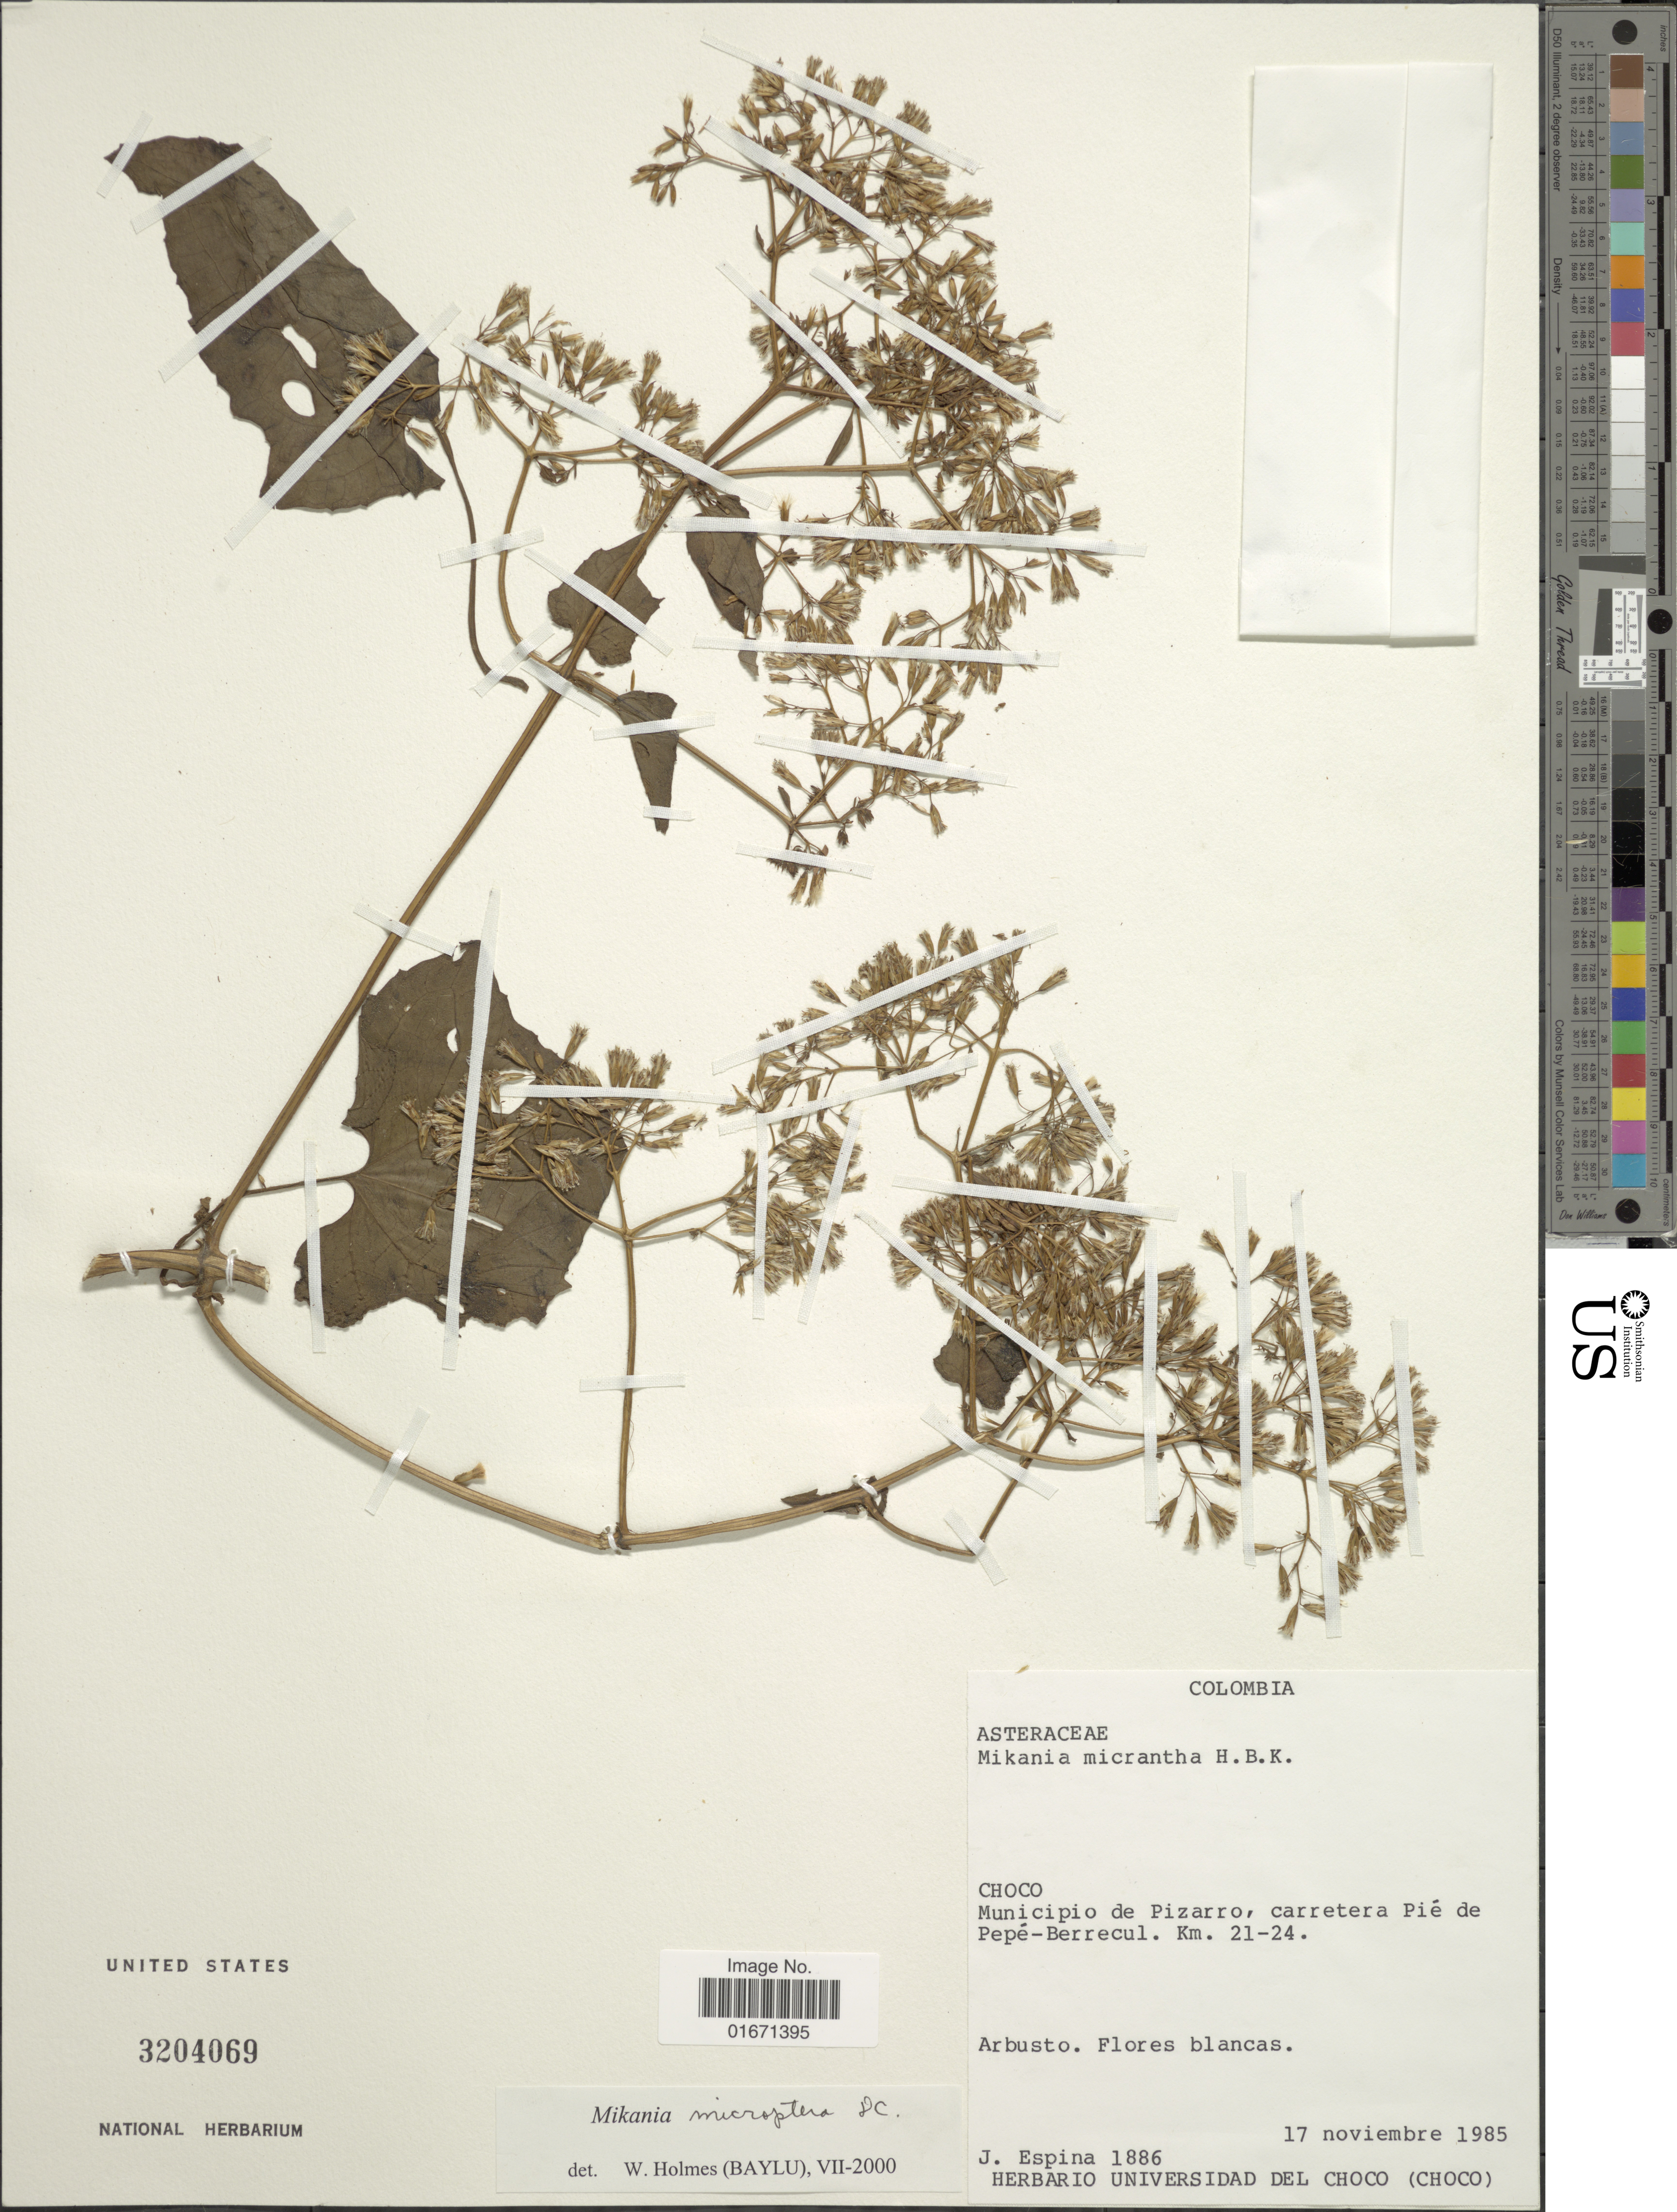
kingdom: Plantae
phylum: Tracheophyta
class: Magnoliopsida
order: Asterales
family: Asteraceae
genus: Mikania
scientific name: Mikania microptera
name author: DC.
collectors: J. Espina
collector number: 1886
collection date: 1985-11-17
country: Colombia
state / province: Chocó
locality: Choco. Municipio de Pizarro, carretera Pié de Pepé-Berrecul. Km. 21-24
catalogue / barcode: US 3204069